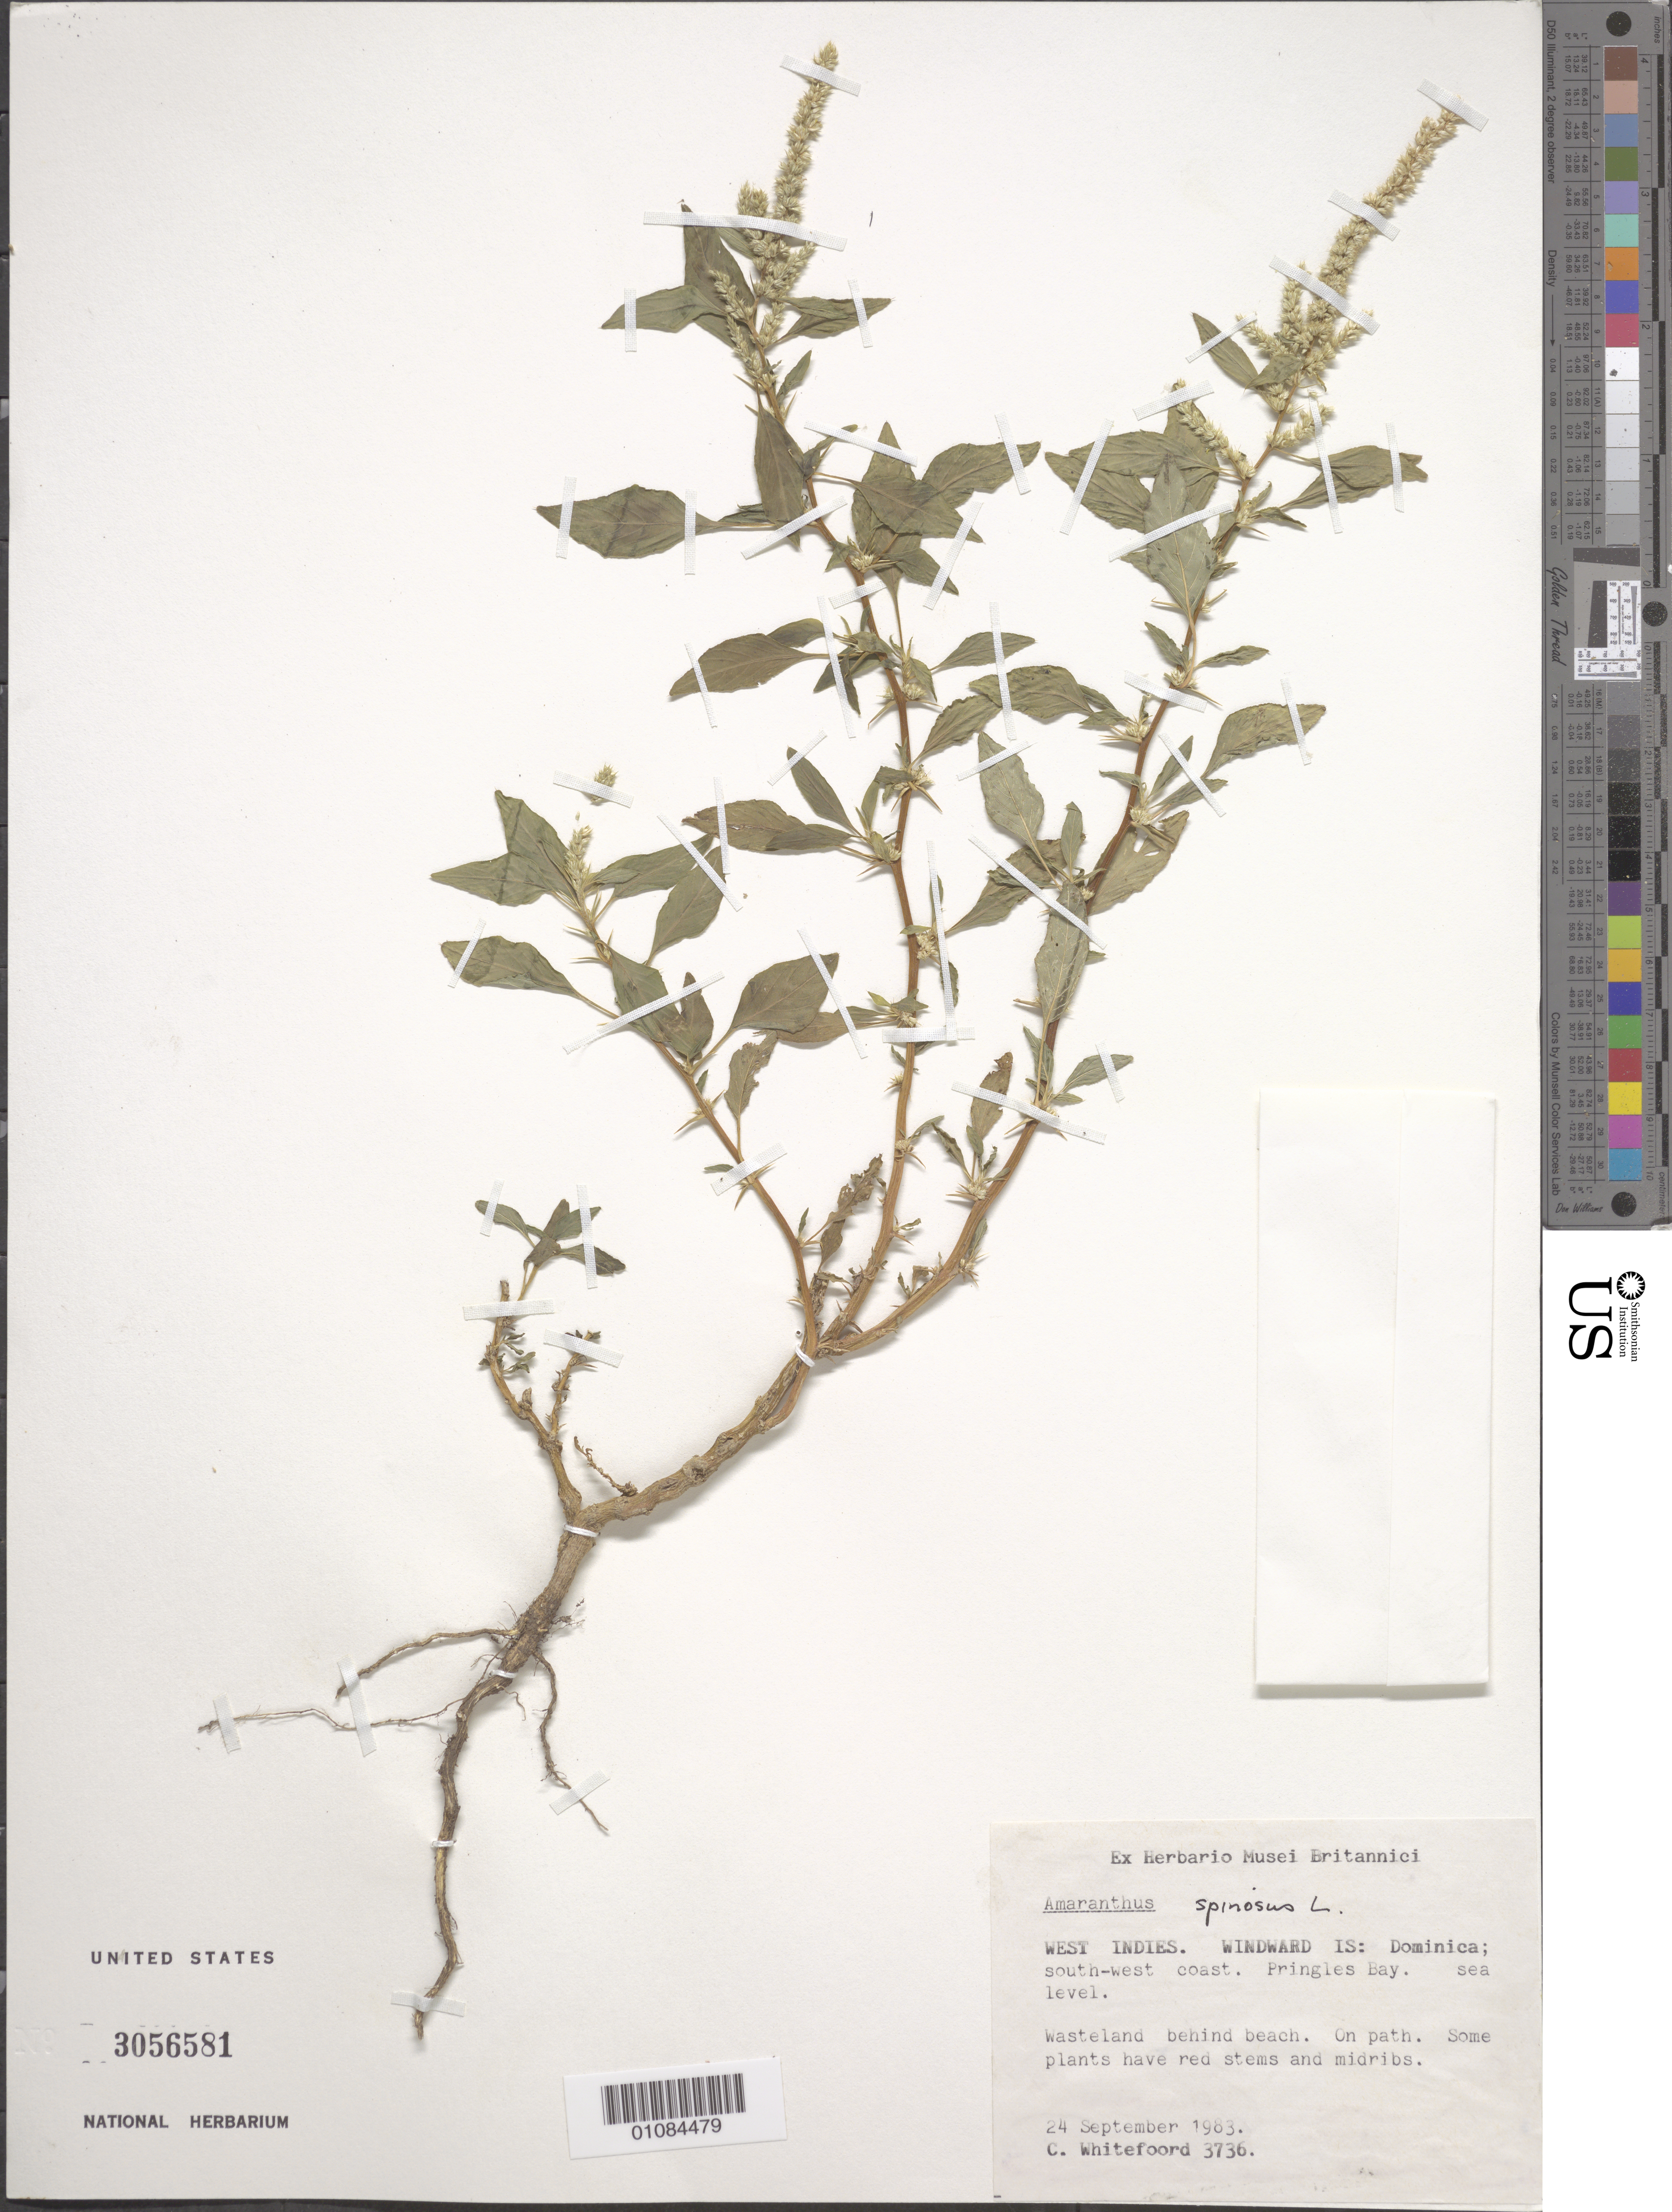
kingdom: Plantae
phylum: Tracheophyta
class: Magnoliopsida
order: Caryophyllales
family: Amaranthaceae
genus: Amaranthus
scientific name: Amaranthus spinosus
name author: L.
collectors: C. Whitefoord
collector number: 3736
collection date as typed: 24 Sep 1983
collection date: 1983-09-24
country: Dominica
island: Dominica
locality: SW coast. Pringles Bay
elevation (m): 0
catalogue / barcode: US 3056581